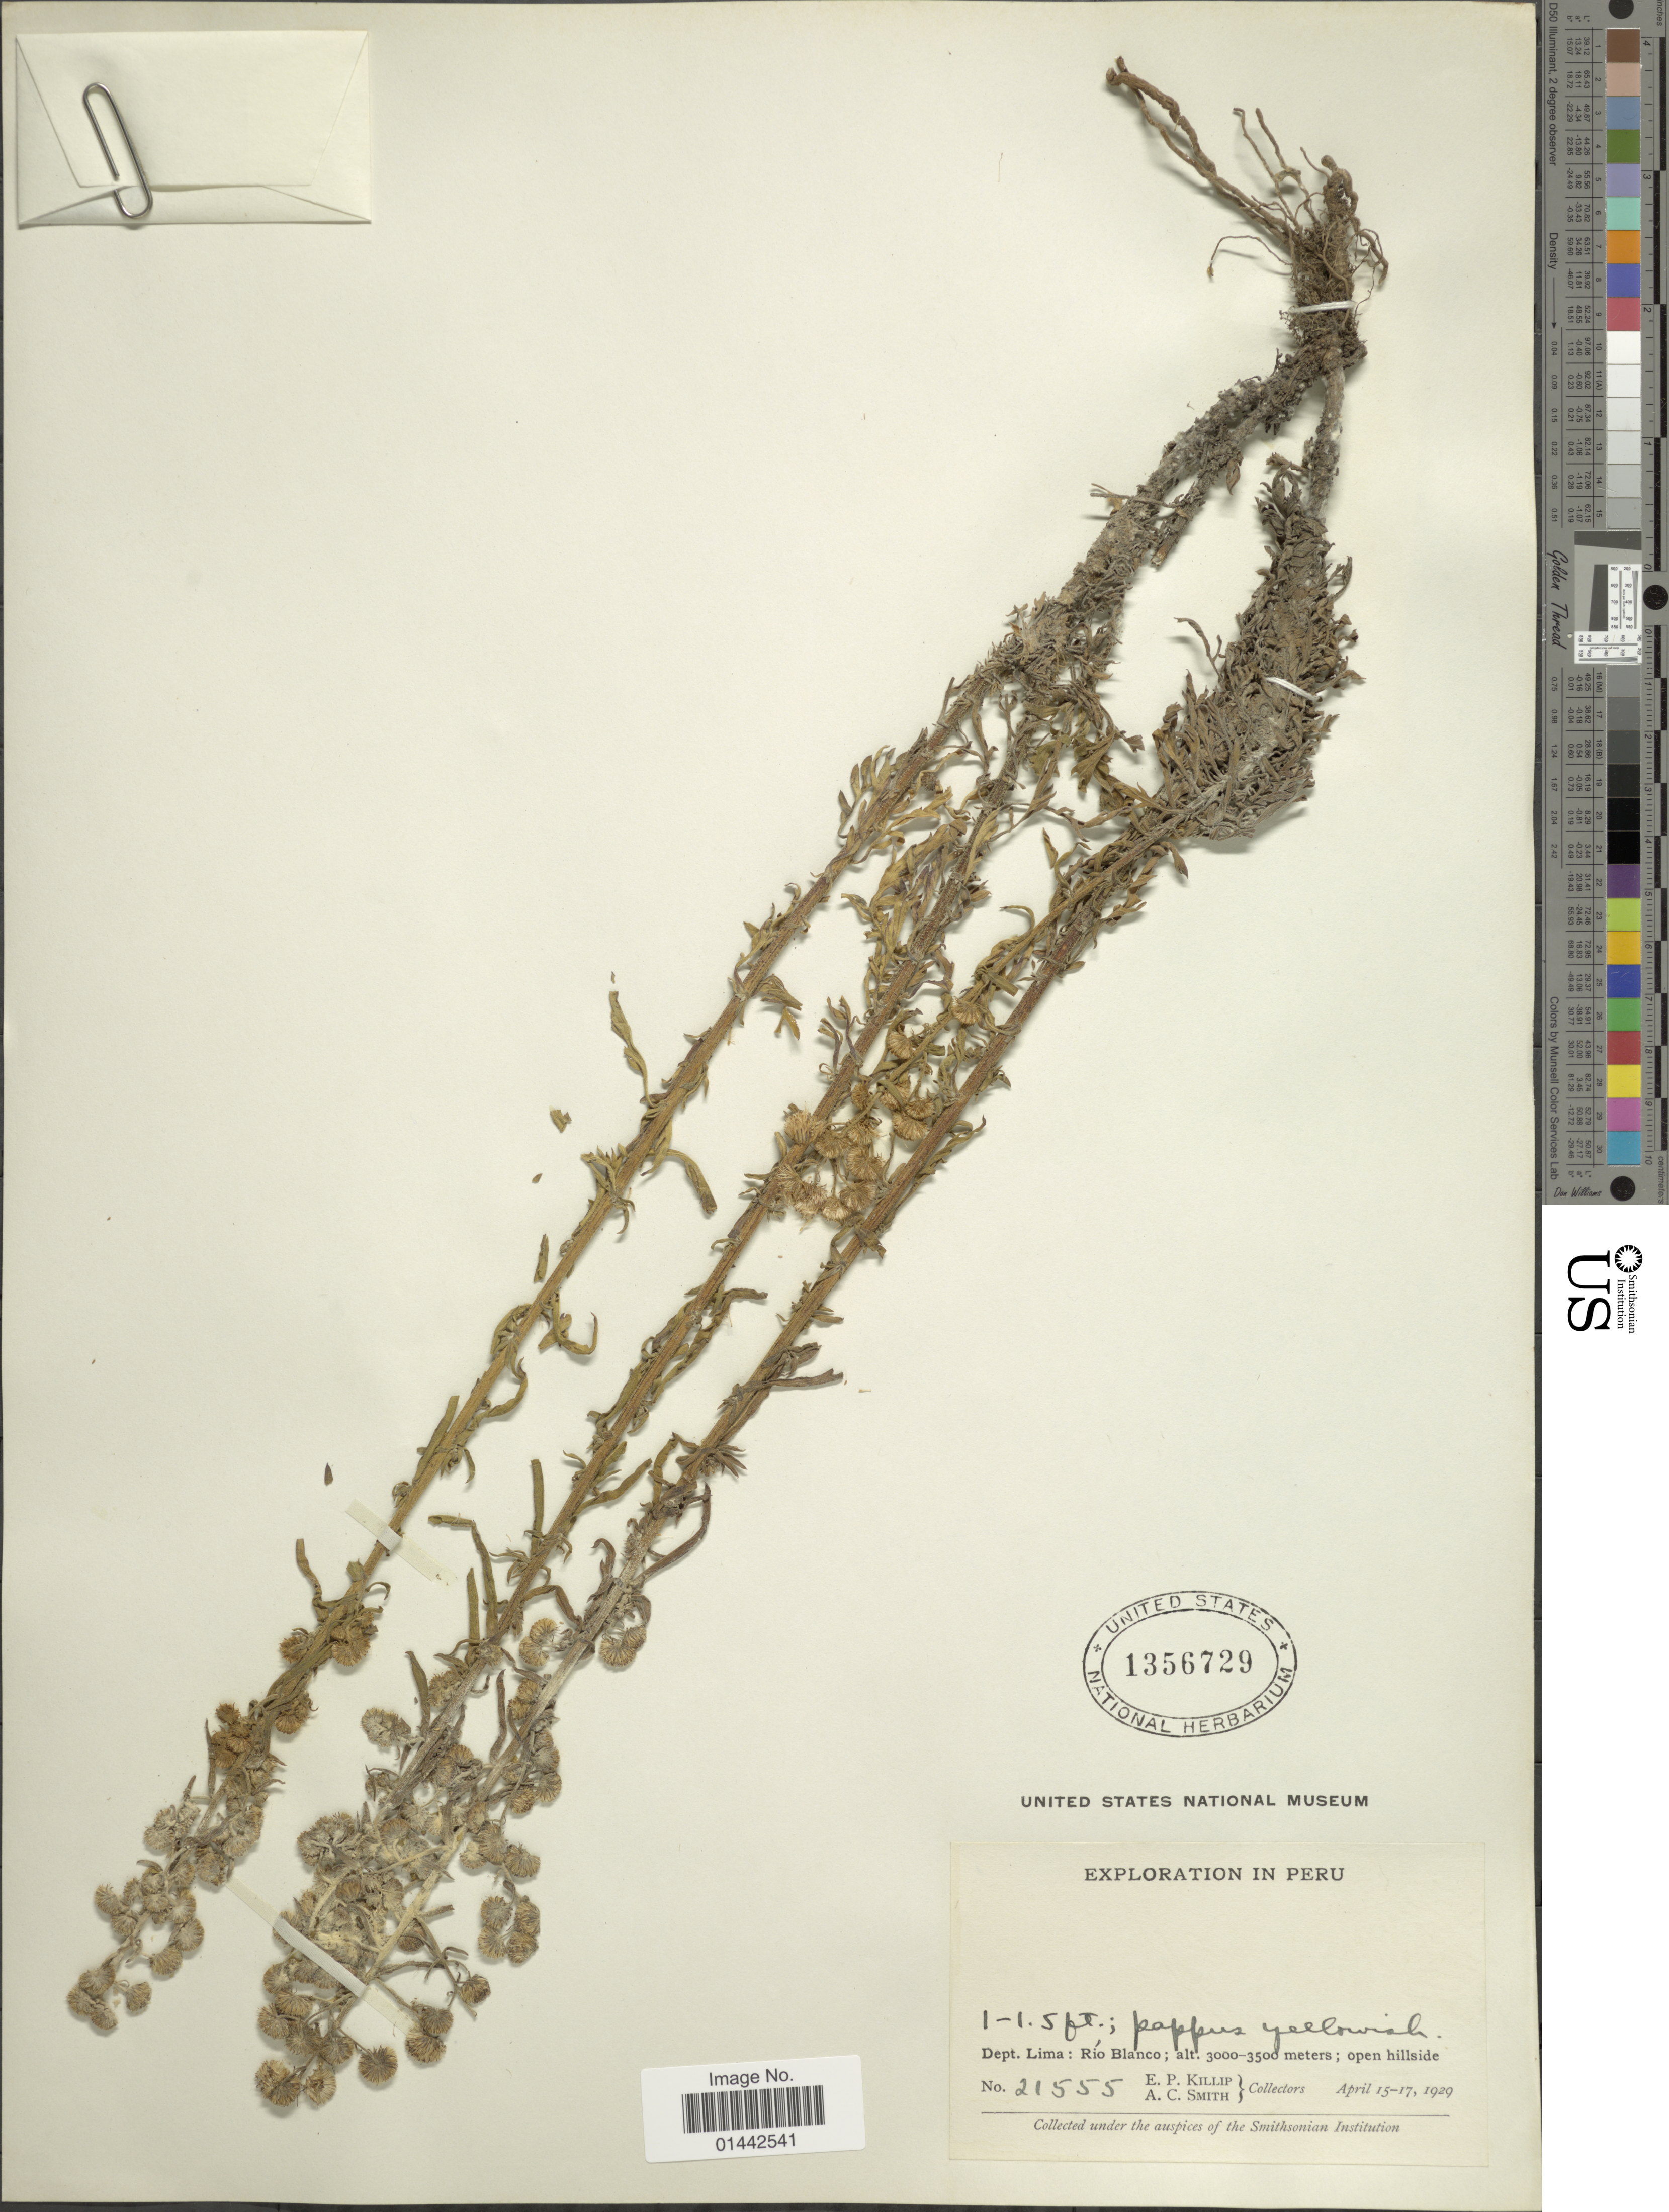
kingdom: Plantae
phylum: Tracheophyta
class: Magnoliopsida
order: Asterales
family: Asteraceae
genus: Erigeron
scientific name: Erigeron sp.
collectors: E. P. Killip & A. C. Smith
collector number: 21555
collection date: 1929-04-15/1929-04-17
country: Peru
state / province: Lima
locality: Rio Blanco; open hillside.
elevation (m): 3000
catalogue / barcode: US 1356729